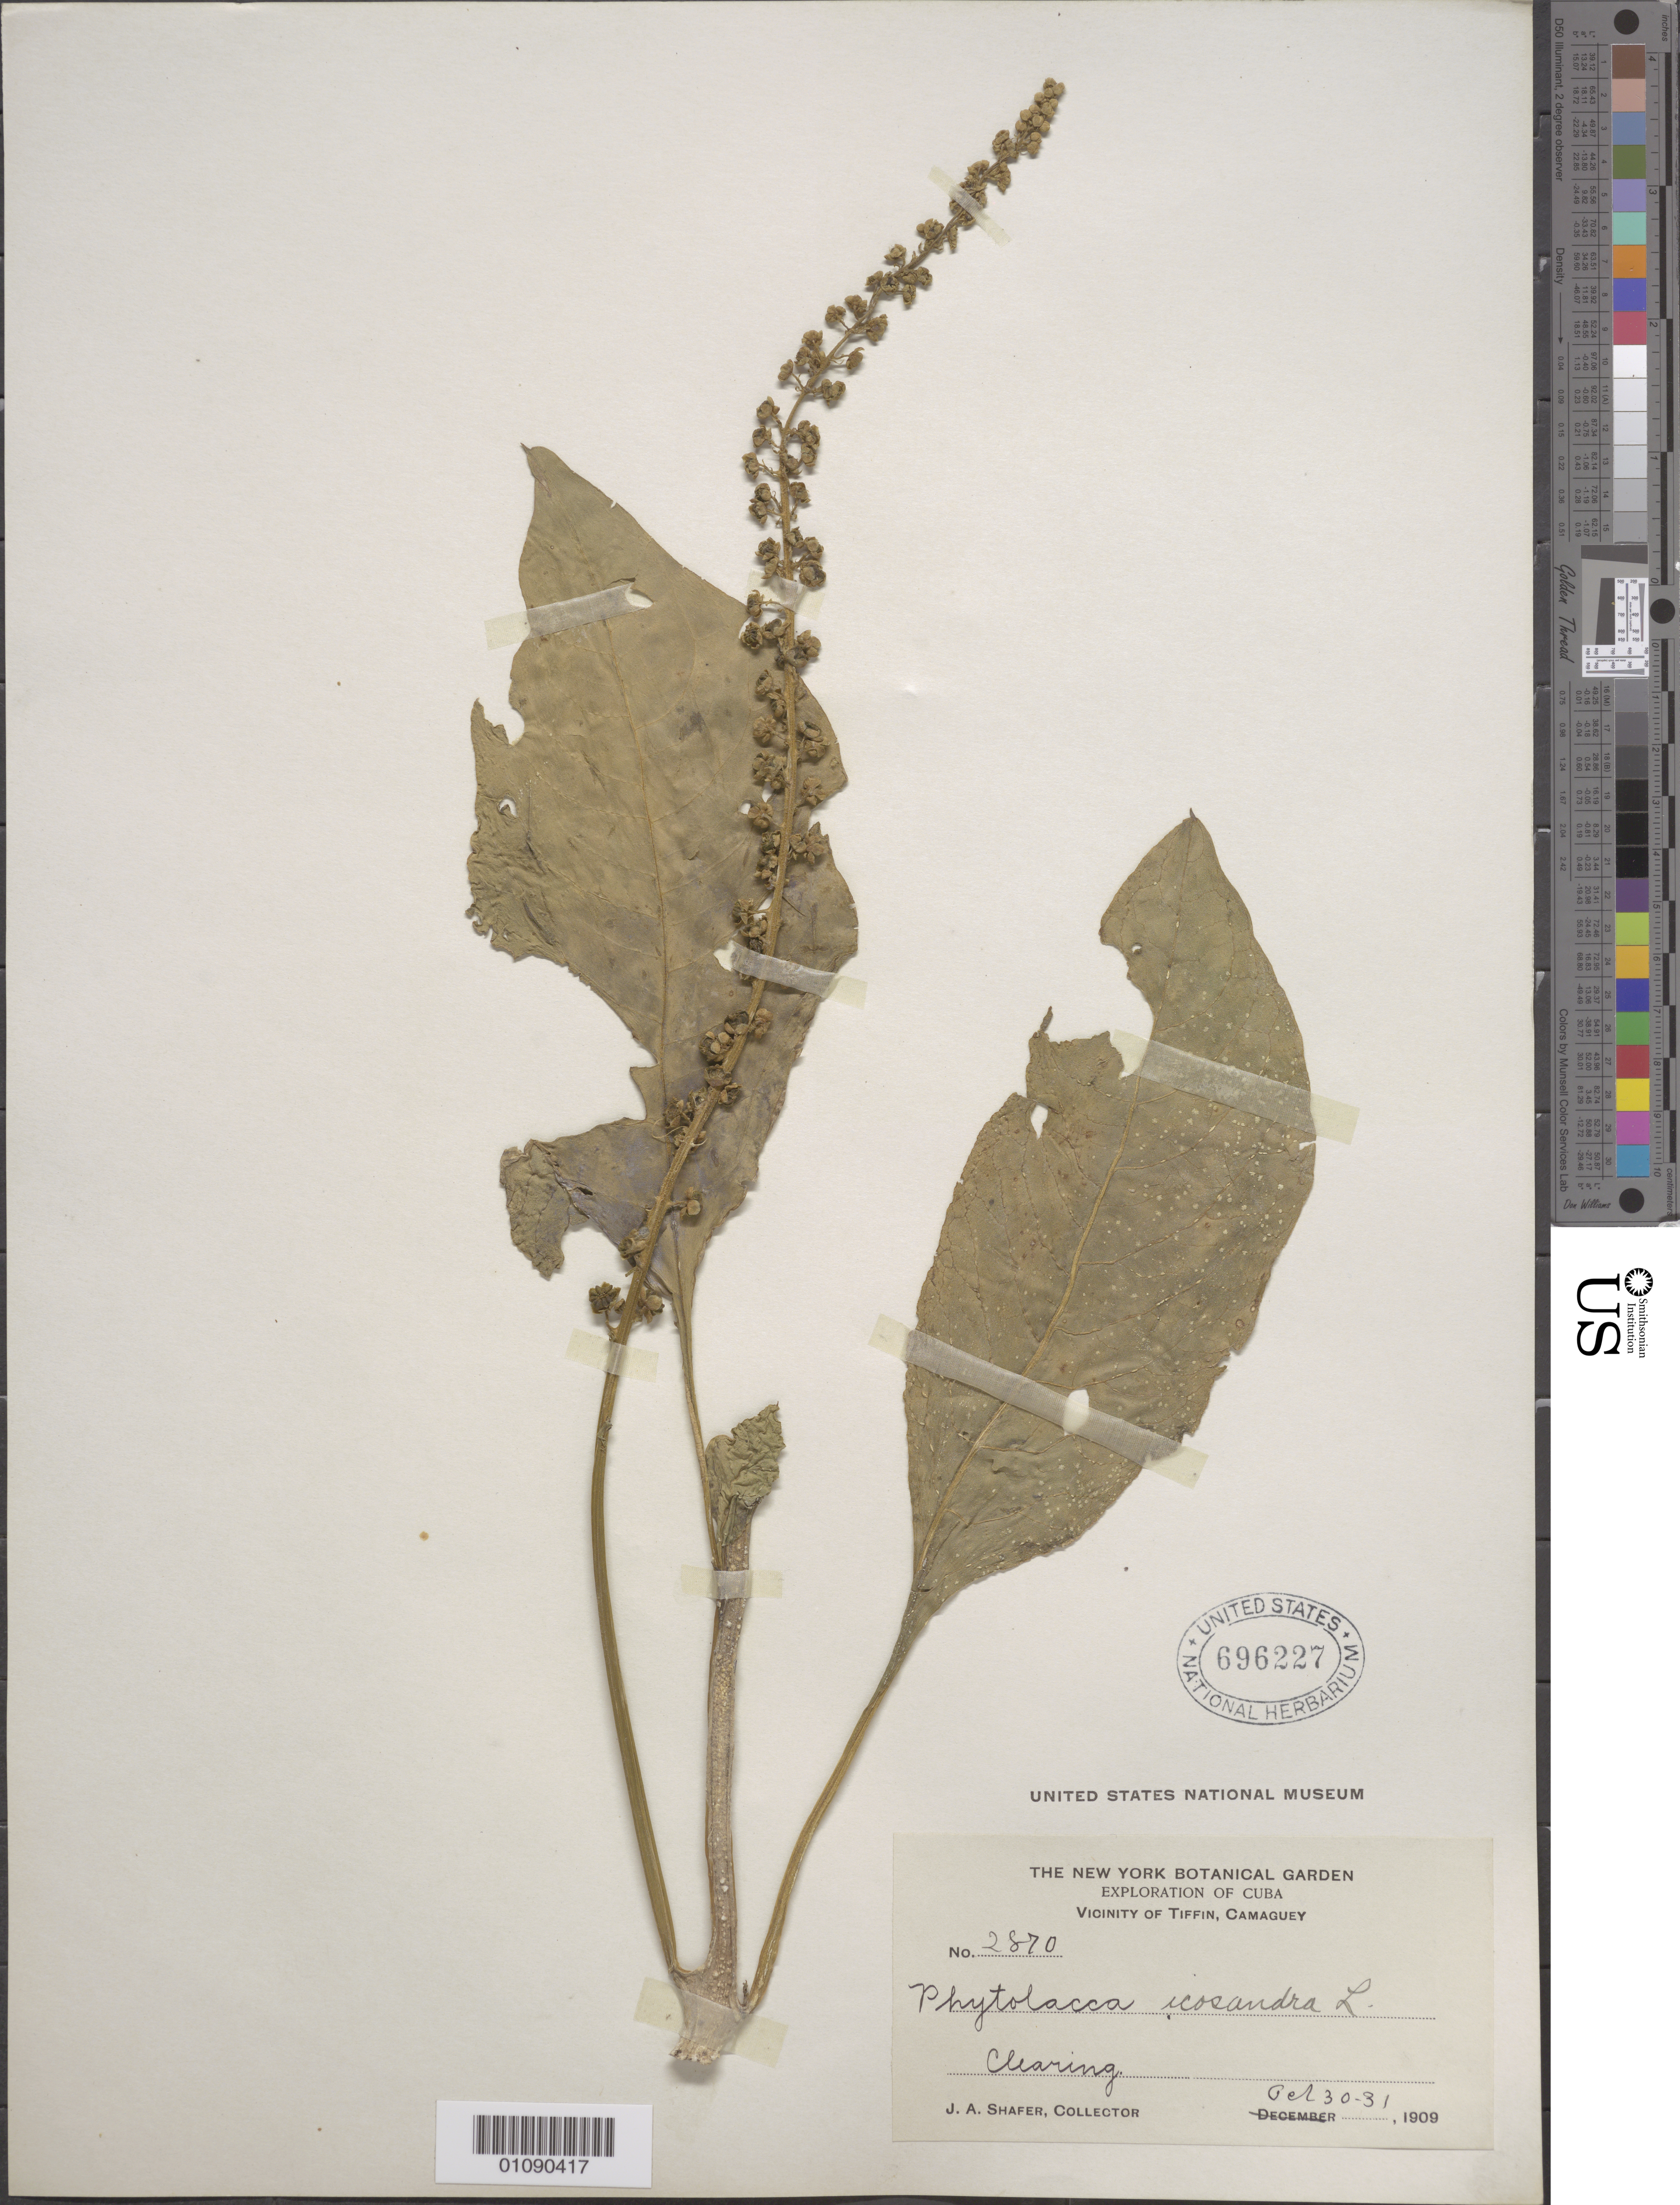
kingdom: Plantae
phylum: Tracheophyta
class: Magnoliopsida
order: Caryophyllales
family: Phytolaccaceae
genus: Phytolacca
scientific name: Phytolacca icosandra var. icosandra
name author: L.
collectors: J. A. Shafer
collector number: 2870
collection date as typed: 30 Feb 1909 to 31 Feb 1909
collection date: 1909-02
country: Cuba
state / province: Camagüey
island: Cuba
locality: Vicinity of Tiffin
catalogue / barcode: US 696227